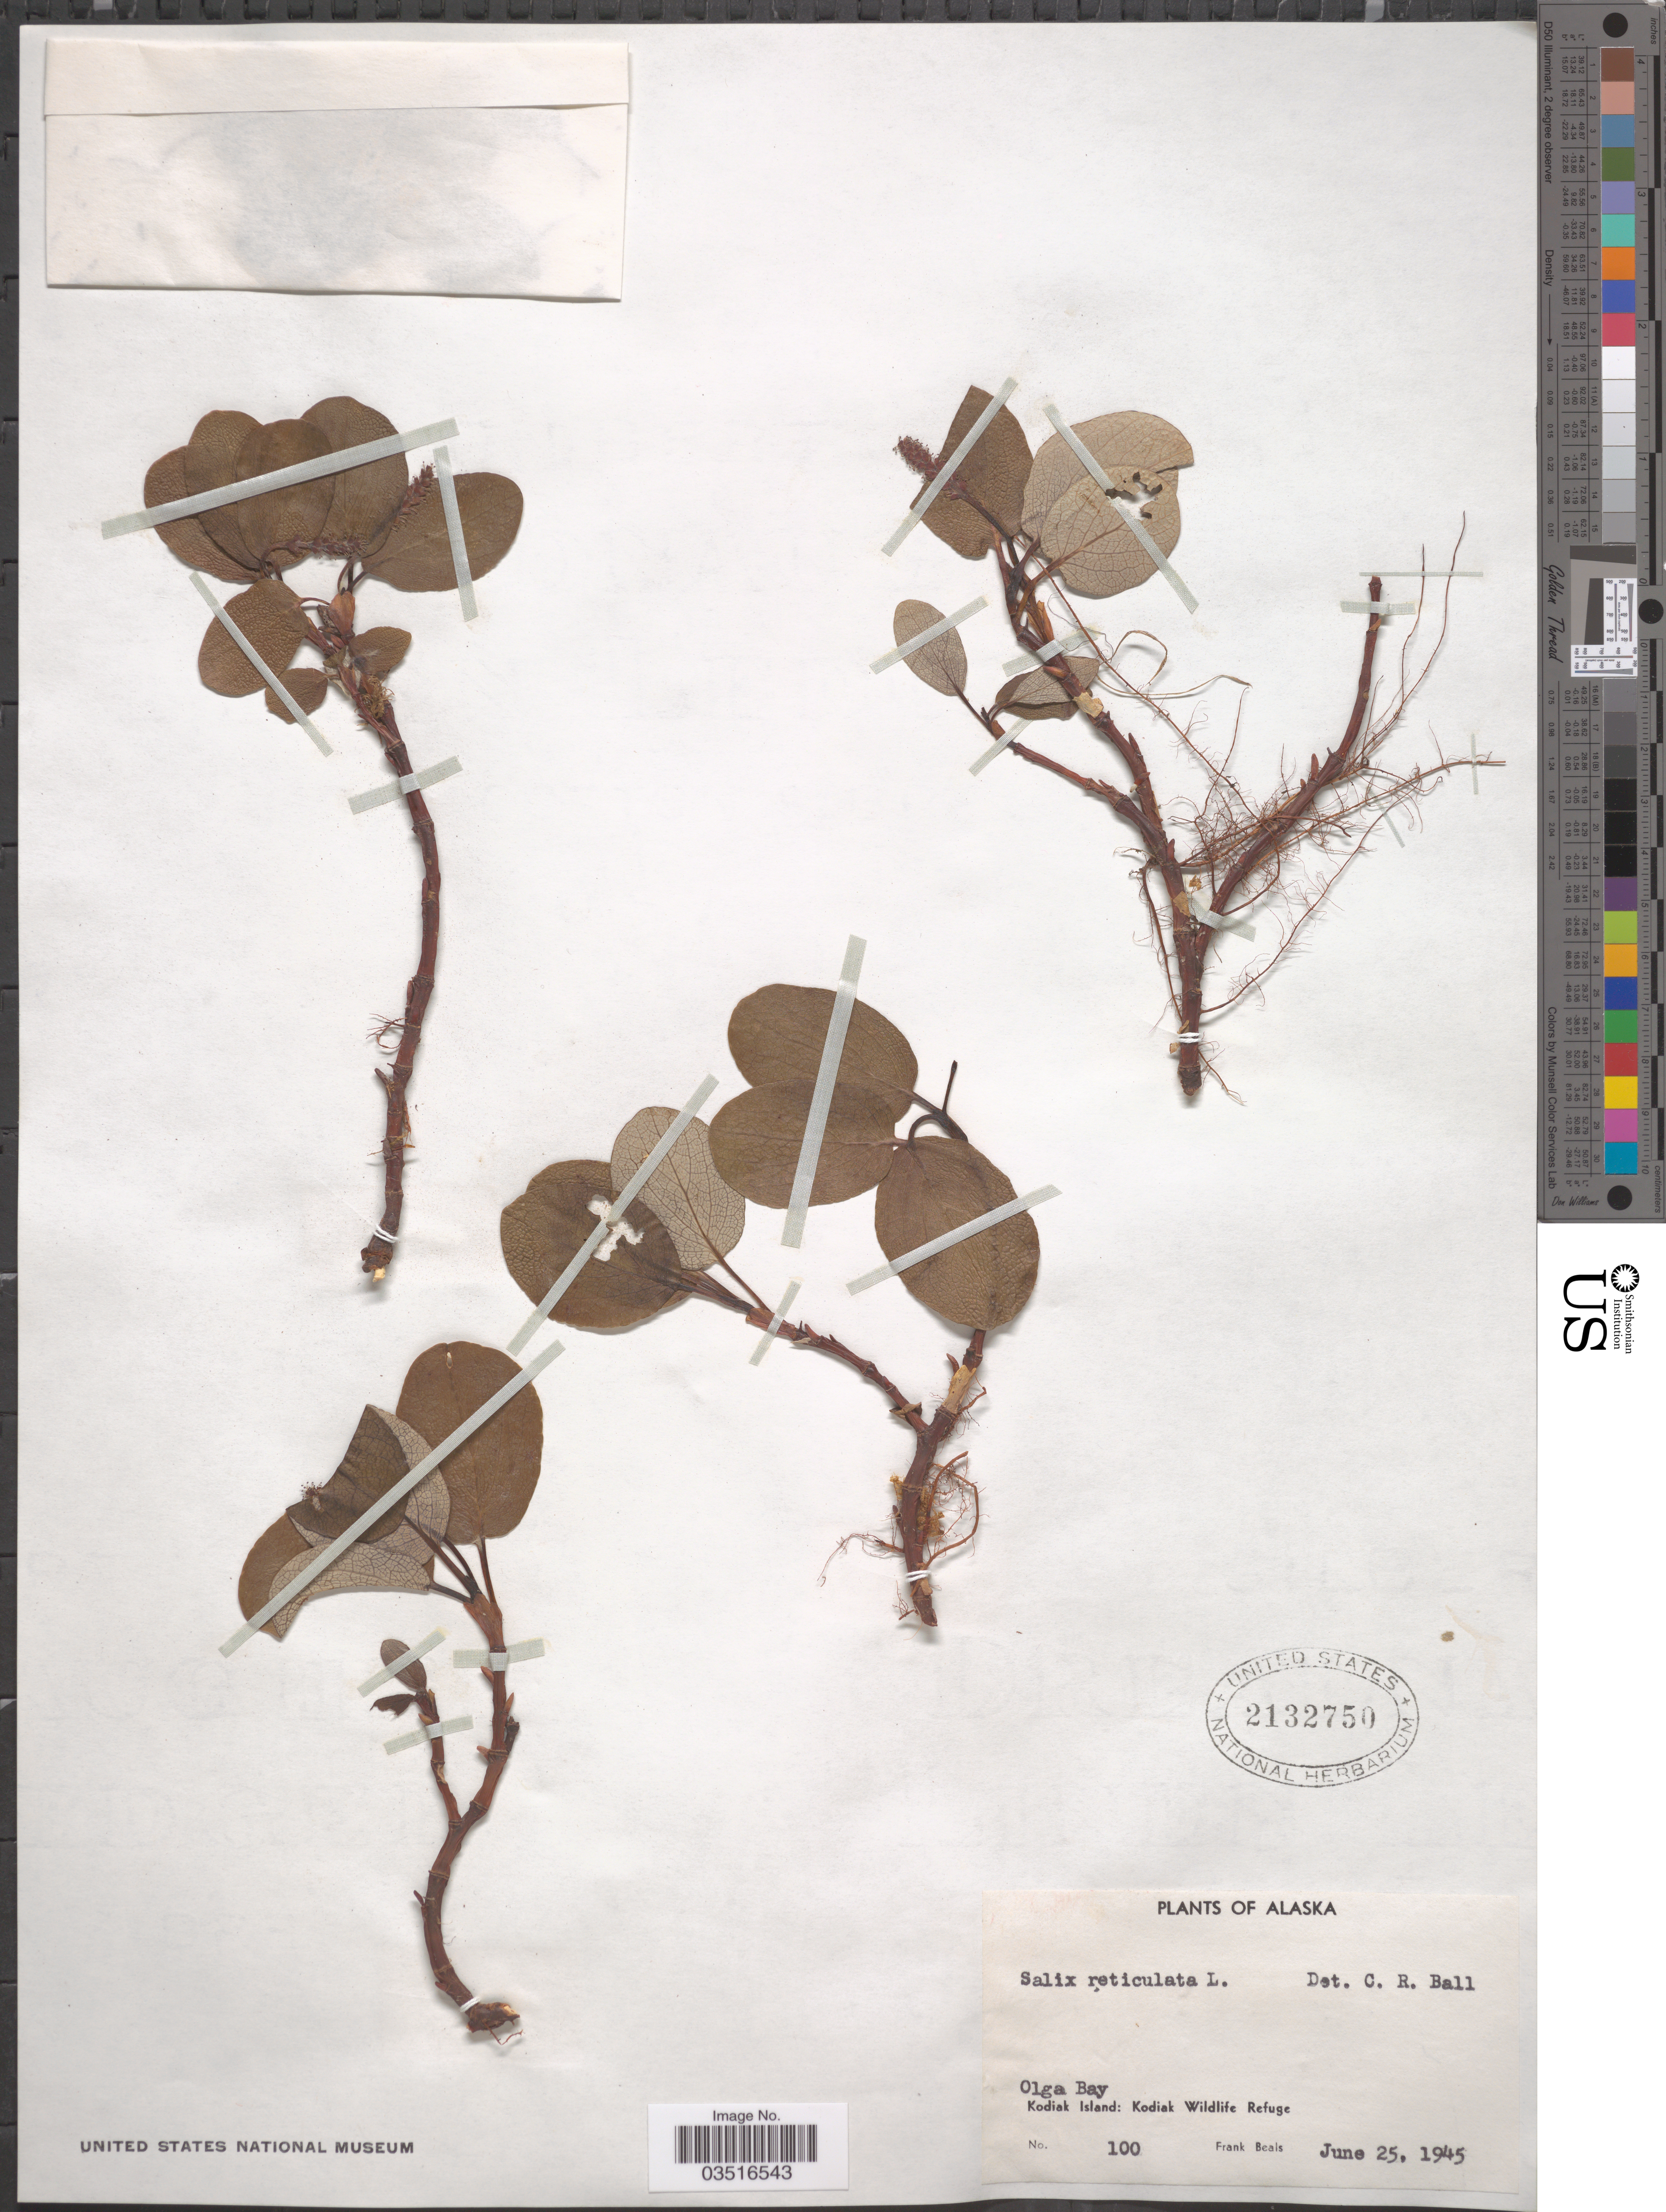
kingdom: Plantae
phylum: Tracheophyta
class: Magnoliopsida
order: Malpighiales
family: Salicaceae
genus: Salix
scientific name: Salix reticulata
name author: L.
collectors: F. Beals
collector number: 100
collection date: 1945-06-25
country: United States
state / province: Alaska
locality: Olga Bay. Kodiak Island: Kodiak Wildlife Refuge.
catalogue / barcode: US 2132750